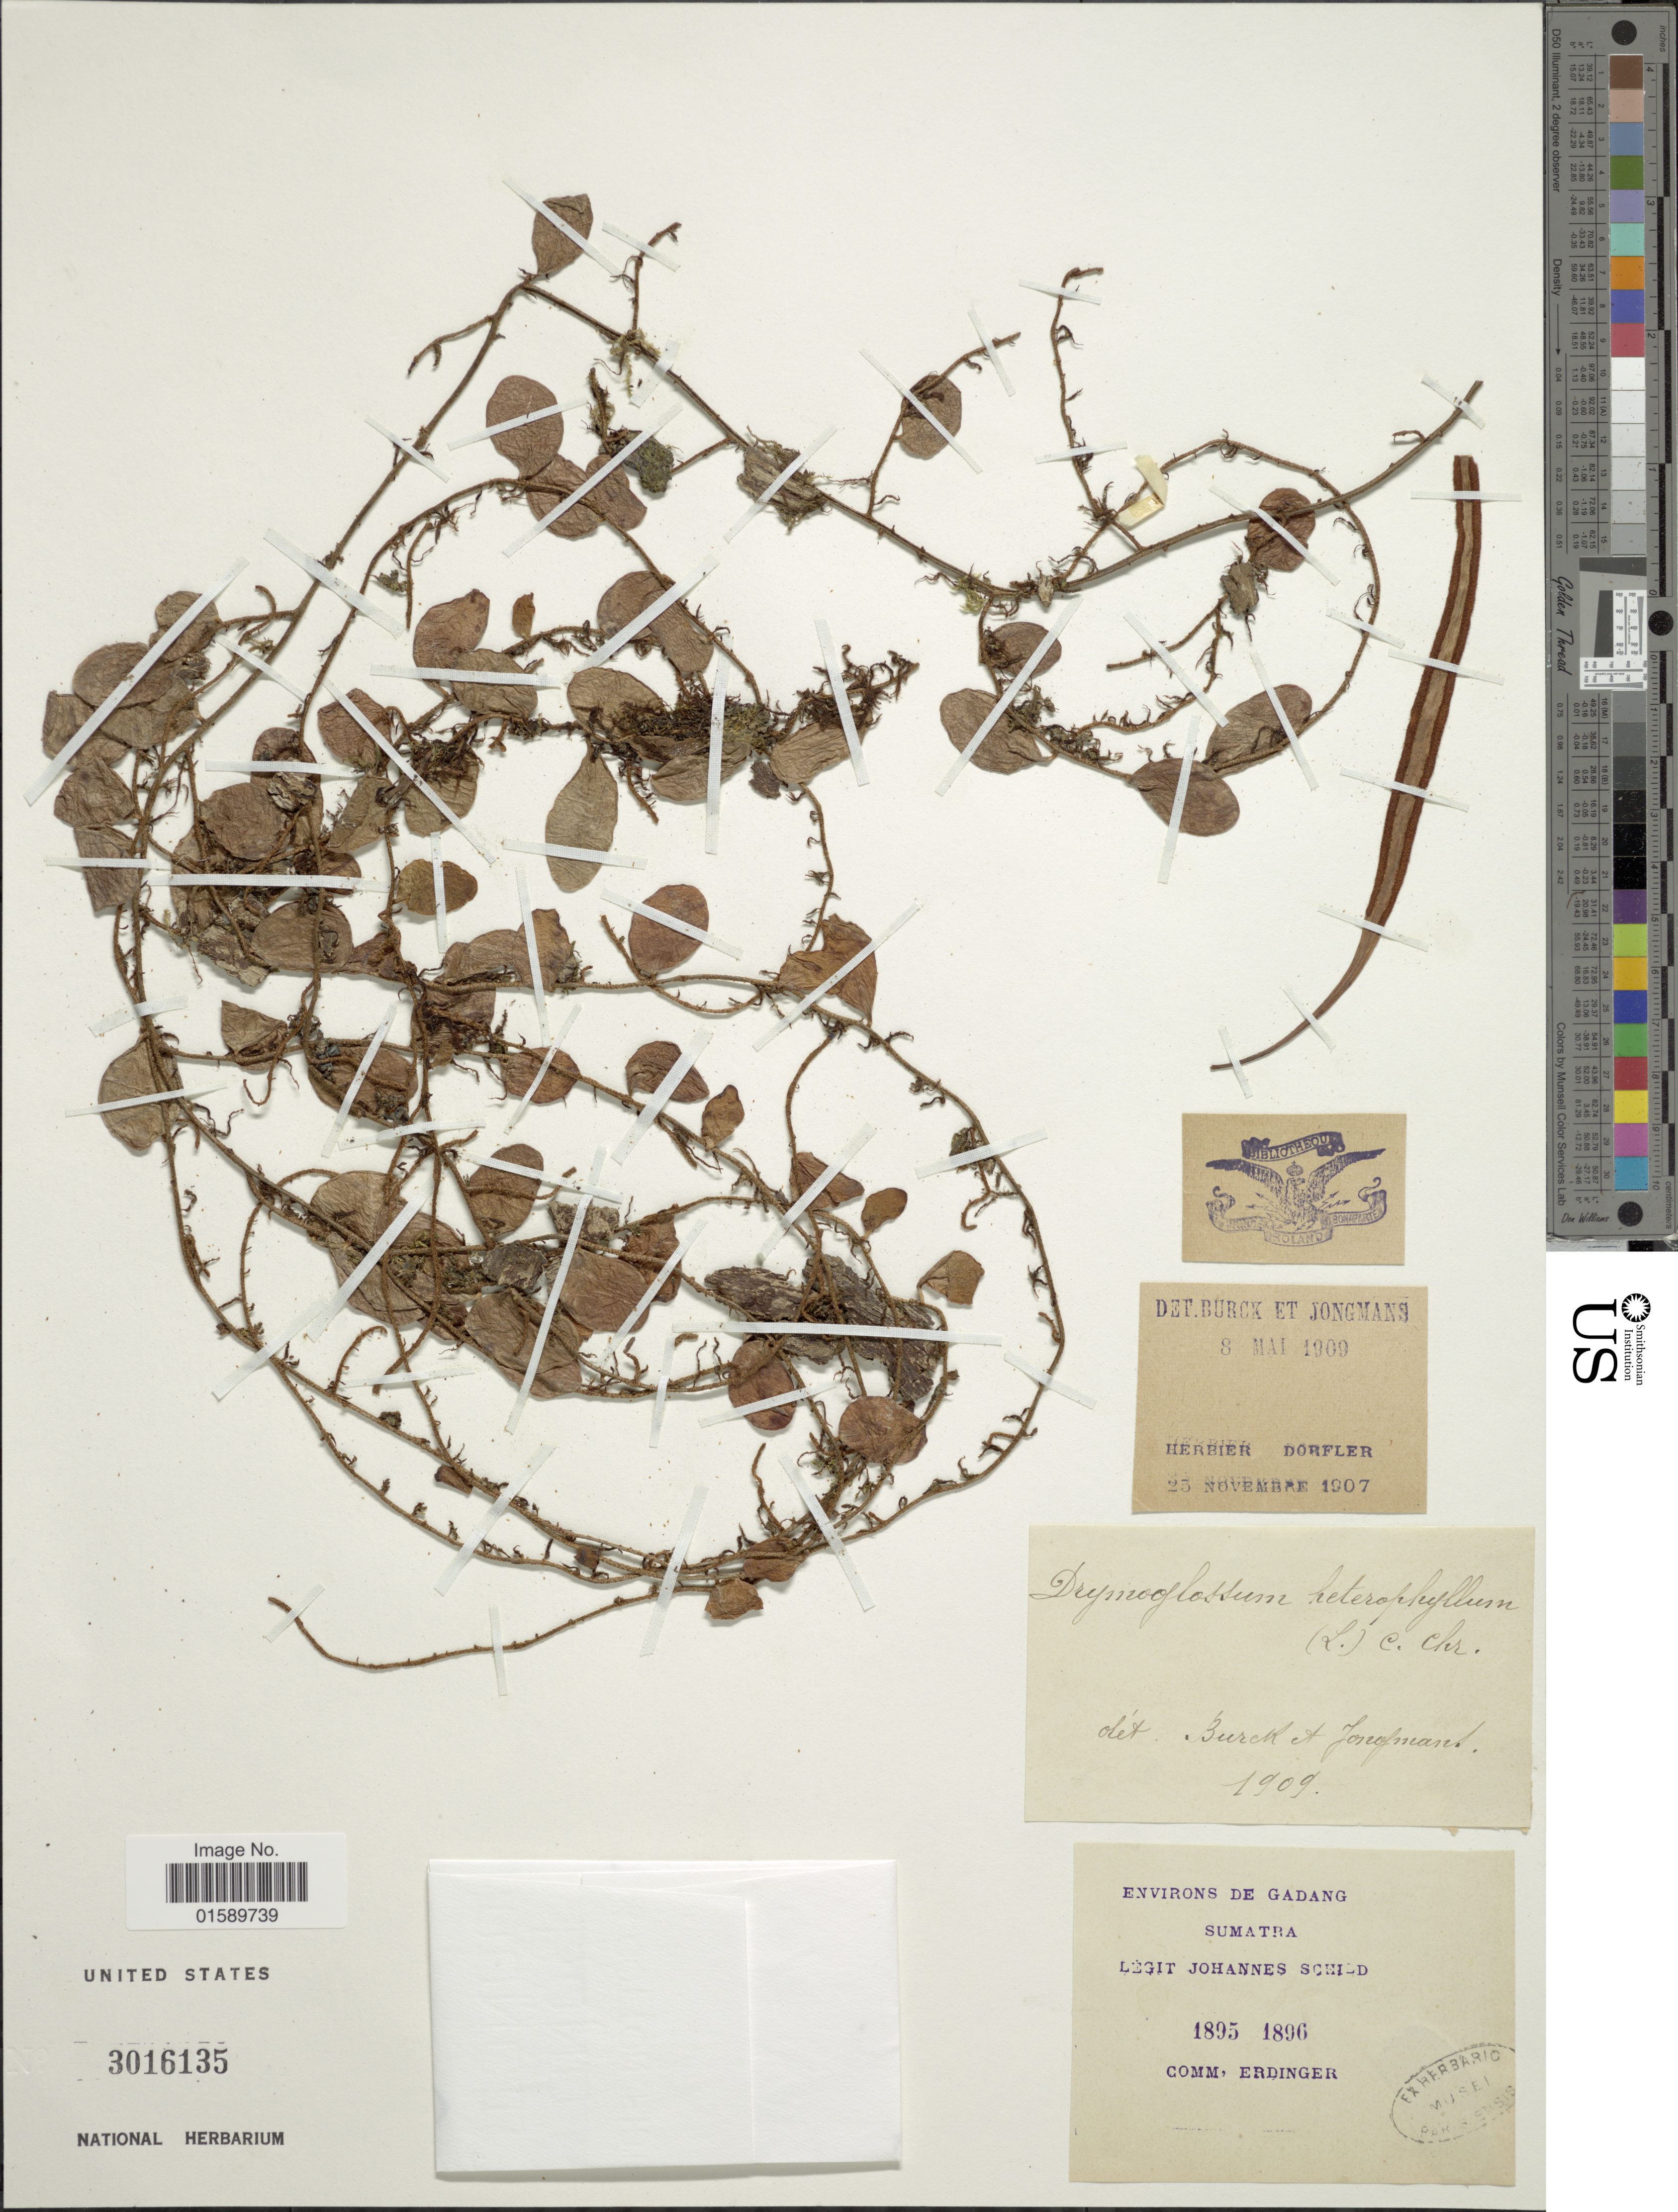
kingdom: Plantae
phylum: Tracheophyta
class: Polypodiopsida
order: Polypodiales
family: Polypodiaceae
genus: Pyrrosia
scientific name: Pyrrosia piloselloides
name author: (L.) M.G. Price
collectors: J. Schild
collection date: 1895/1896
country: Indonesia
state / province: Sumatra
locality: Envrions de Gadang, Sumatra.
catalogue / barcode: US 3016135